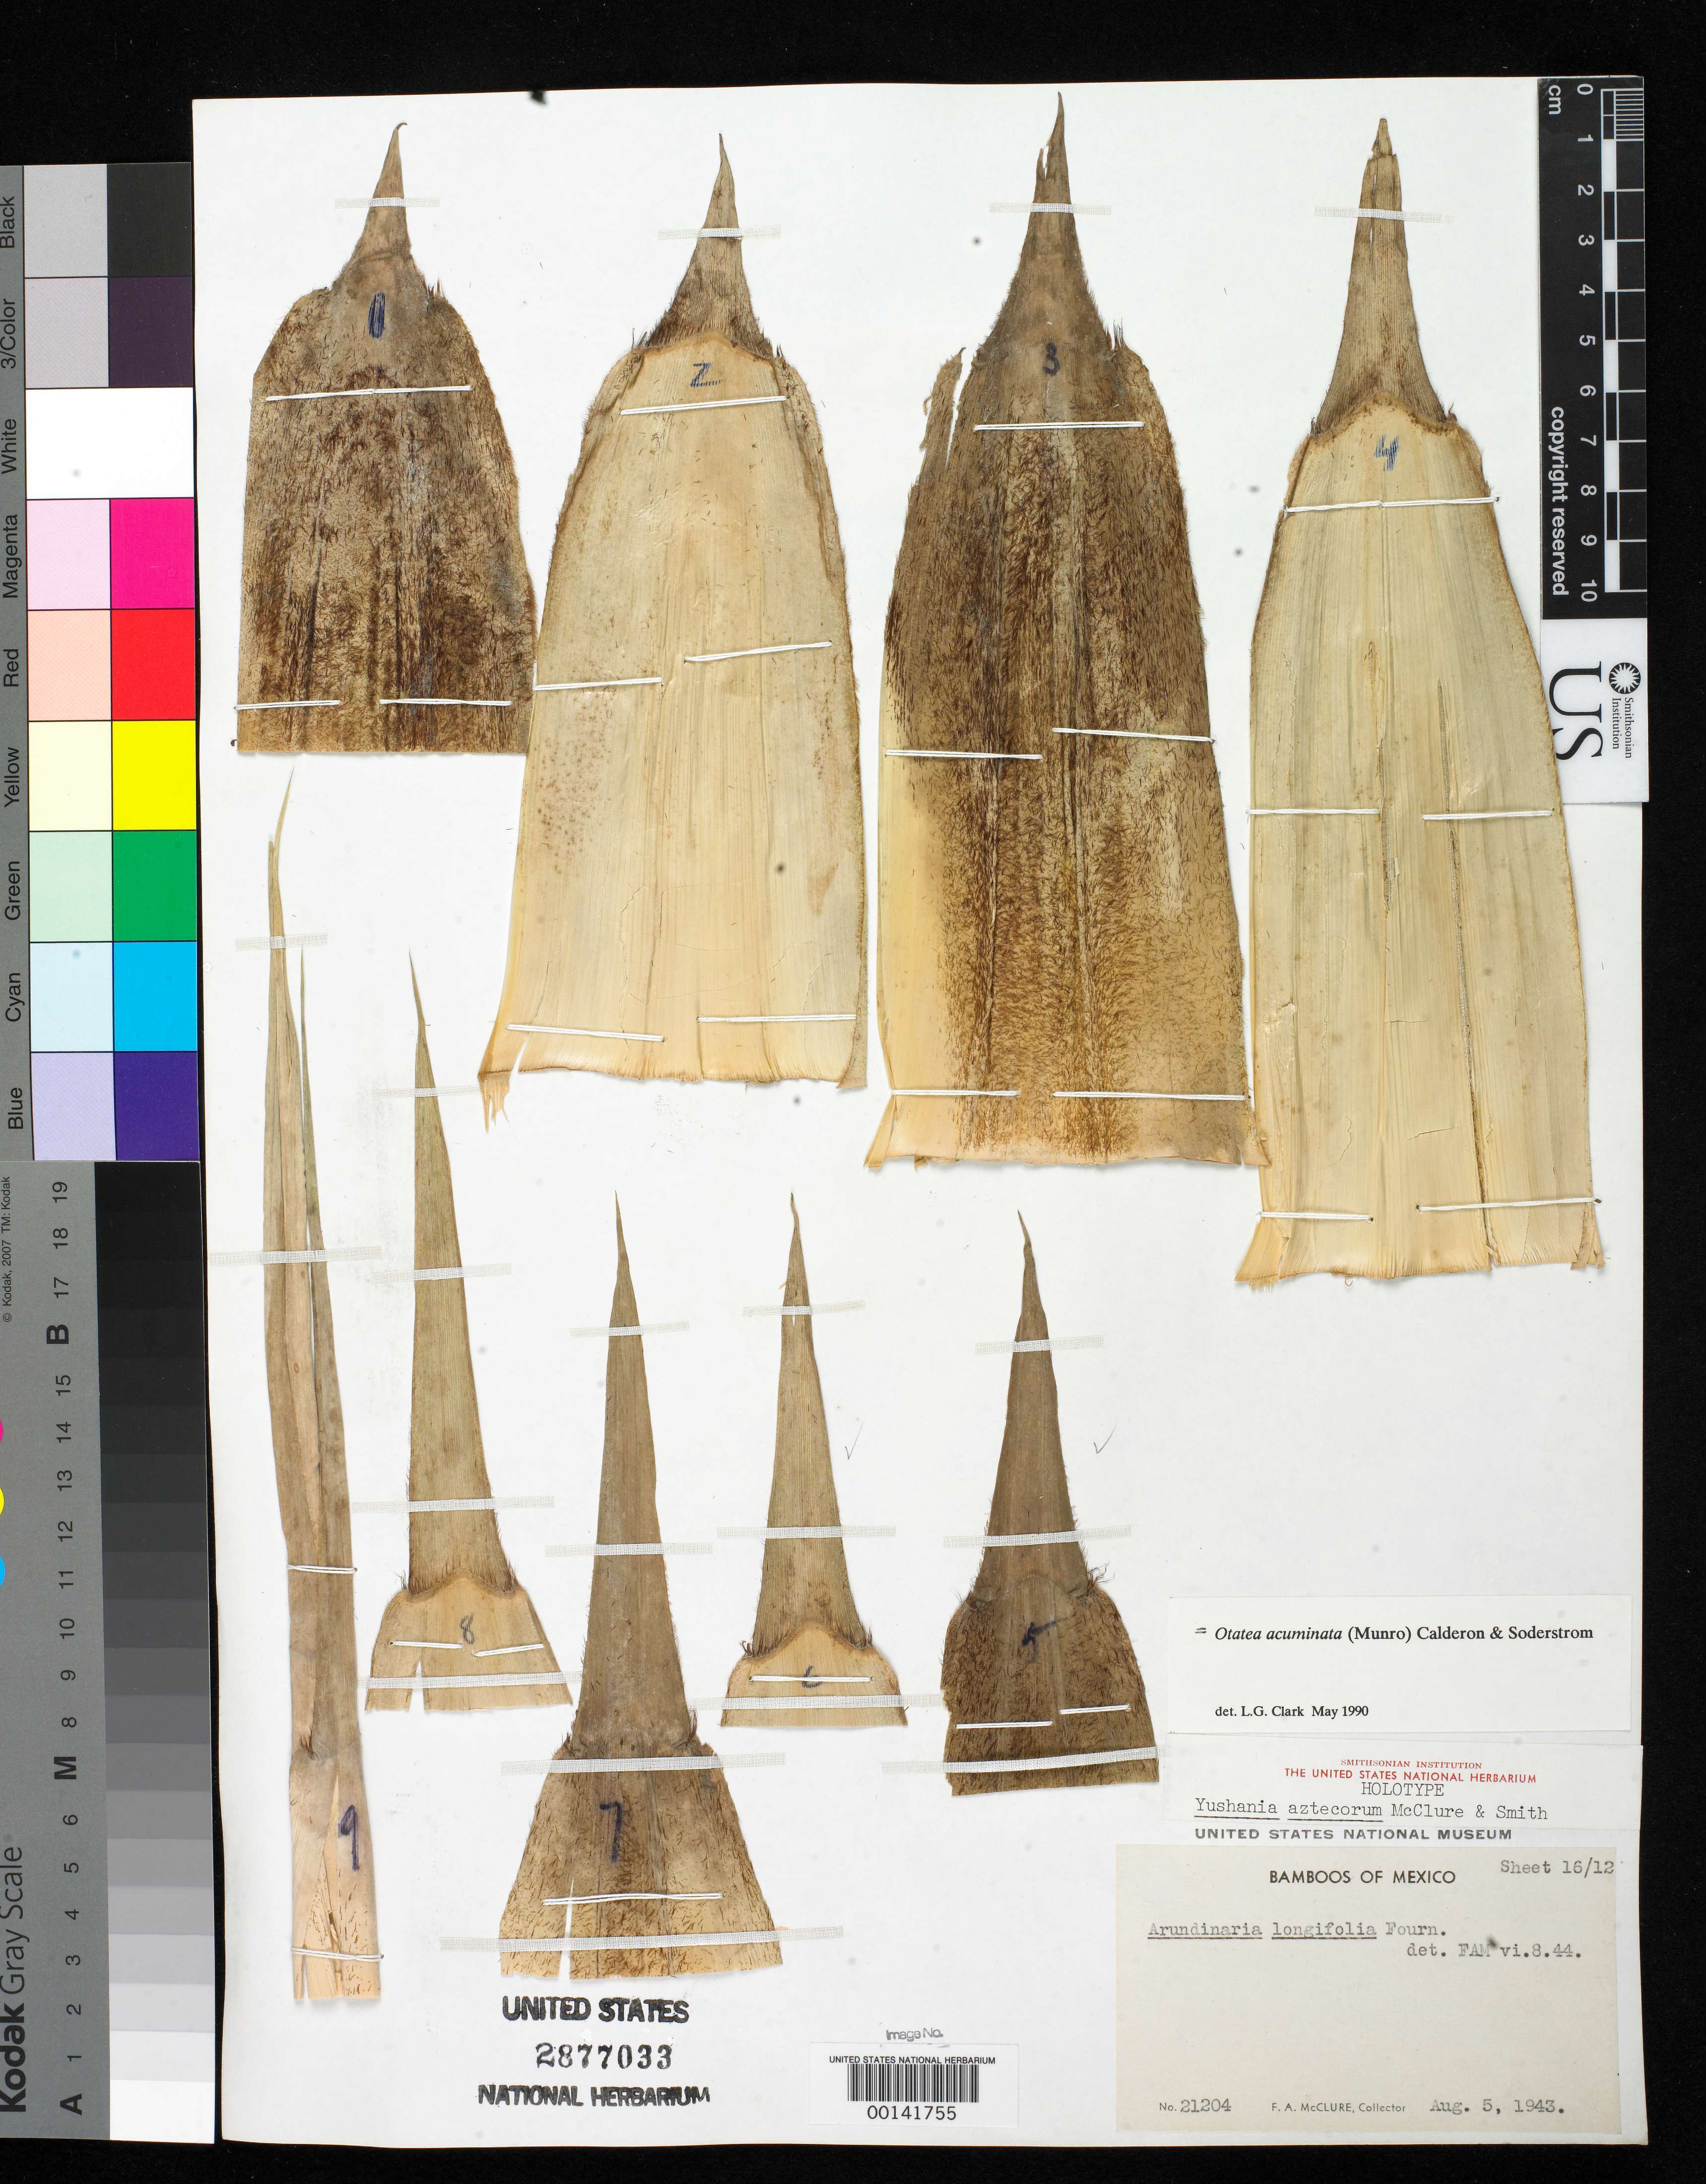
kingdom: Plantae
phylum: Tracheophyta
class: Liliopsida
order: Poales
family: Poaceae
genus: Yushania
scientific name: Yushania aztecorum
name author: McClure & E.W. Sm.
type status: Holotype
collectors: F. A. McClure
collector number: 21204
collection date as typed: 05 Aug 1943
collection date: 1943-08-05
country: Mexico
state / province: Sinaloa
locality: Slopes of La Dispensa, inland from Roasrio. [Rosario?]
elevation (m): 457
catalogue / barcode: US 2877033